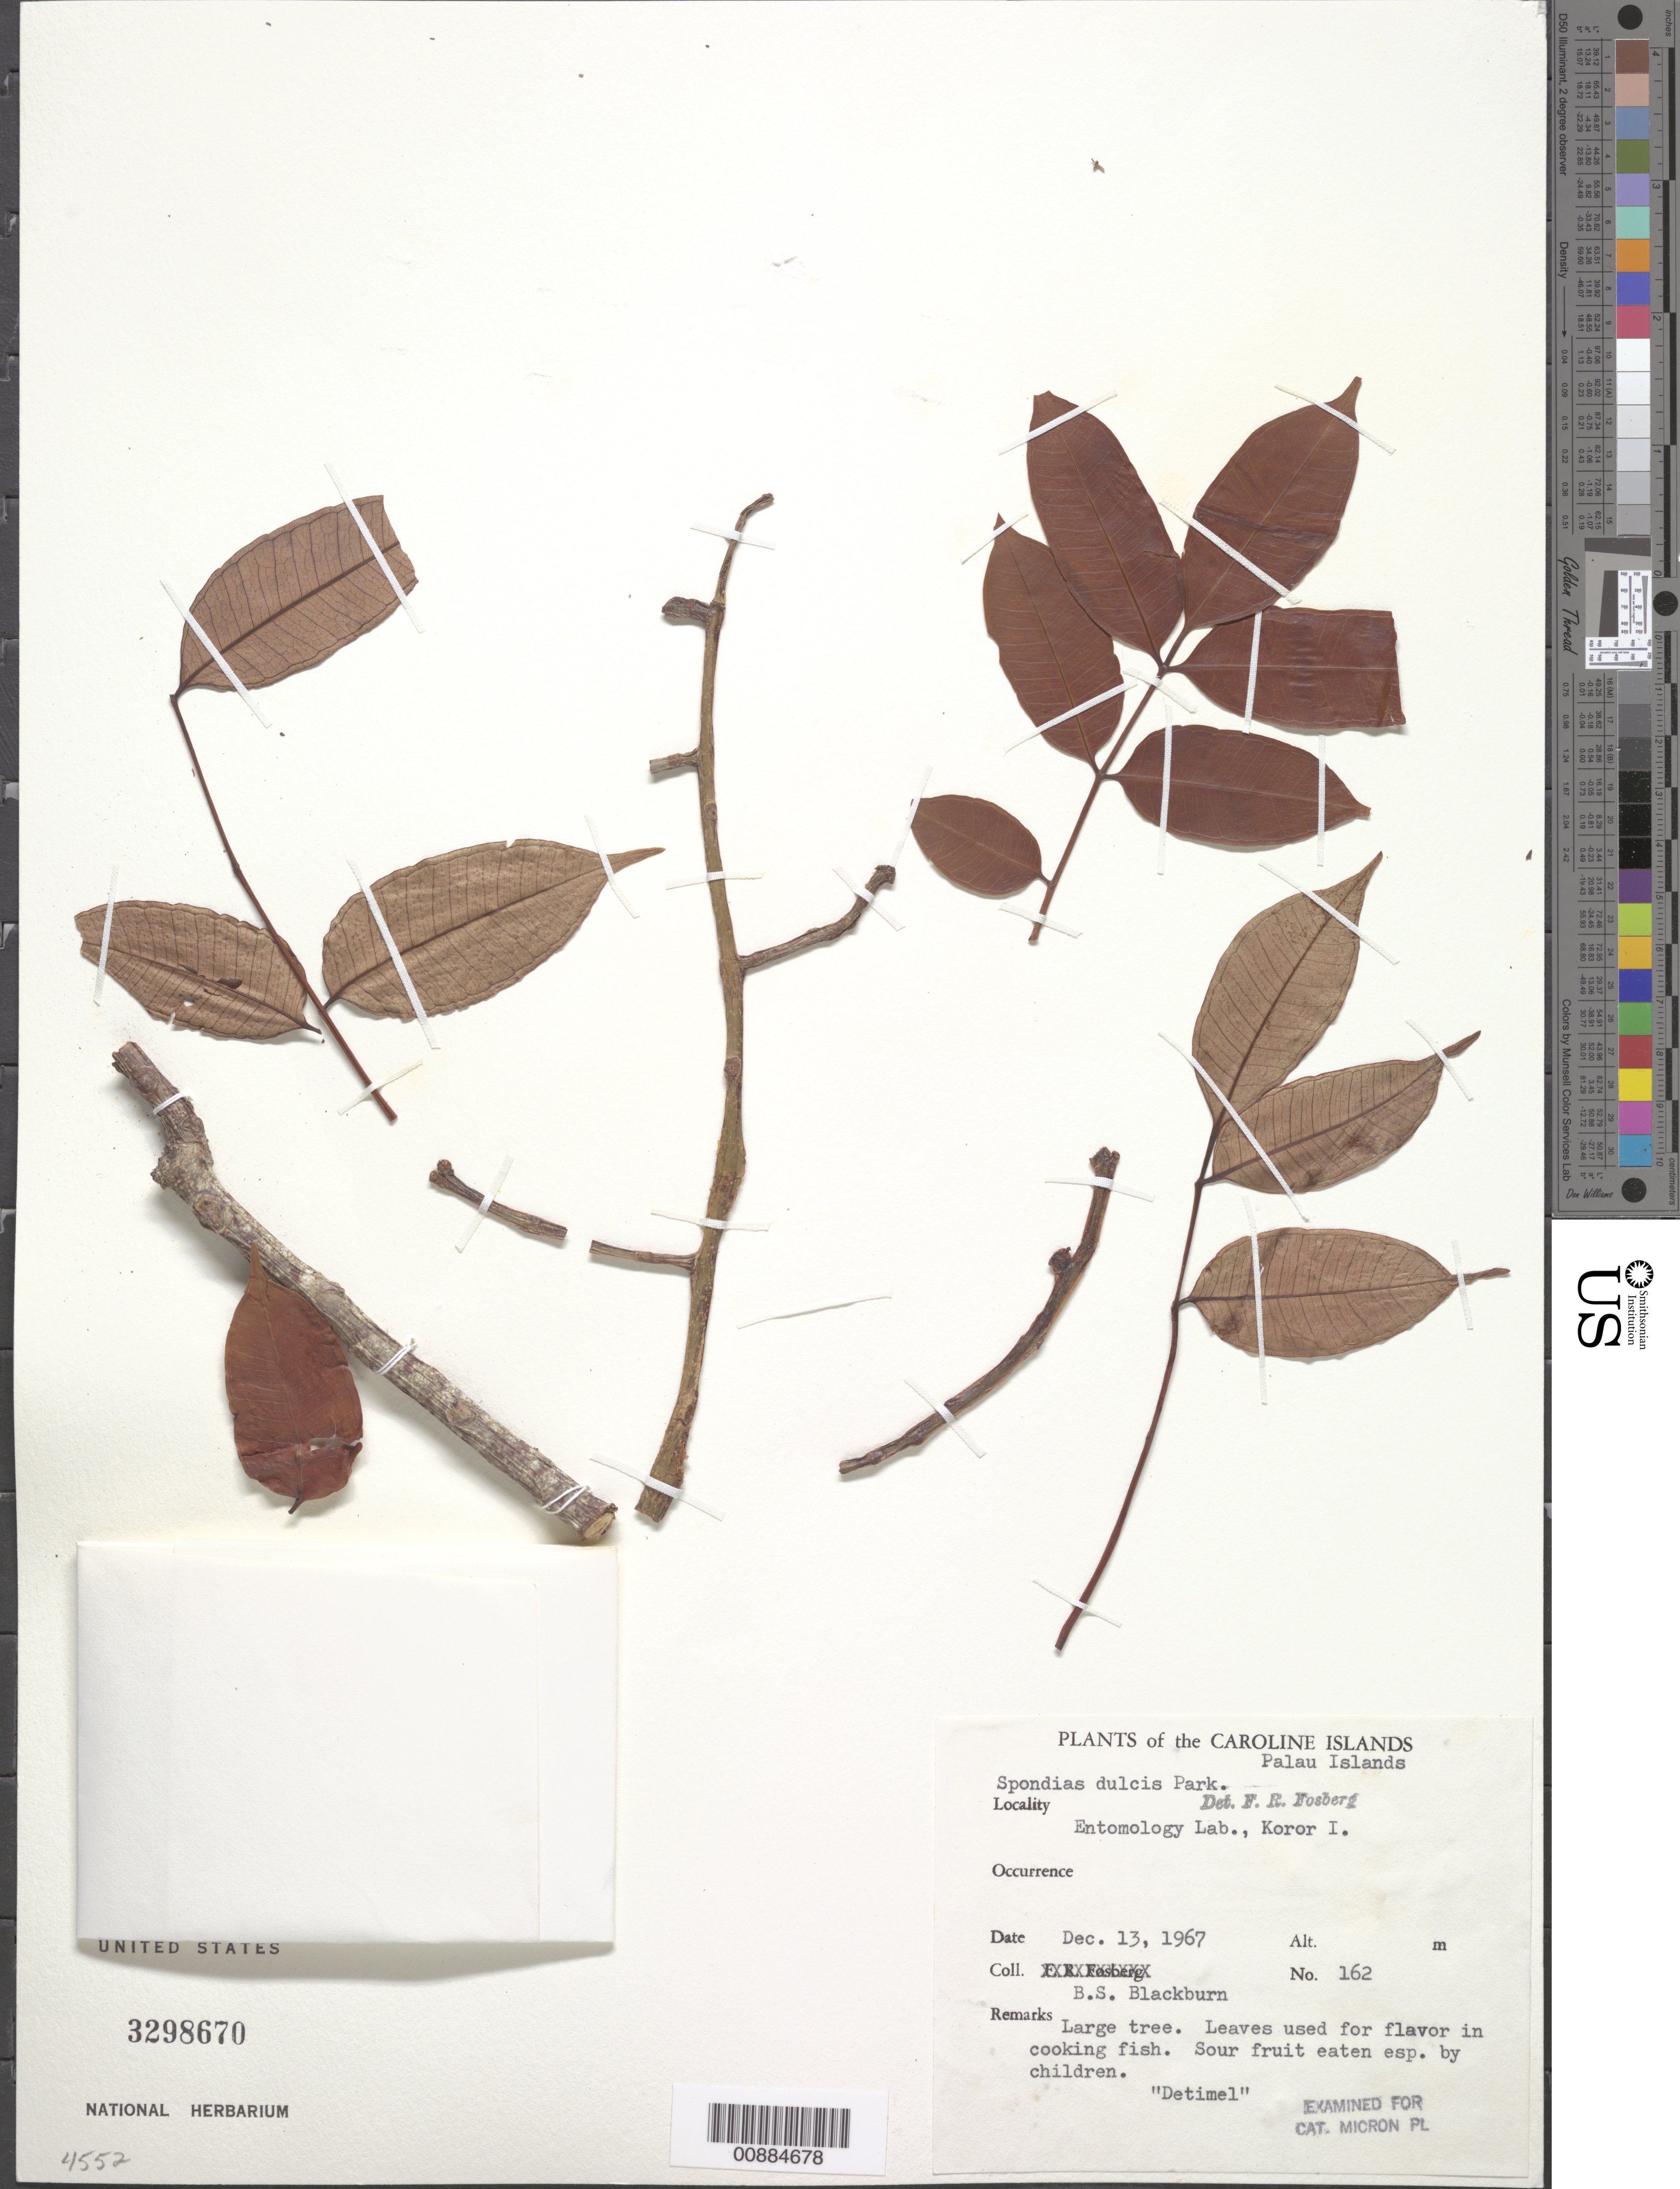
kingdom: Plantae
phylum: Tracheophyta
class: Magnoliopsida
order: Sapindales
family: Anacardiaceae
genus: Spondias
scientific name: Spondias dulcis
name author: Parkinson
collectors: B. S. Blackburn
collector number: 162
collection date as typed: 13 Dec 1967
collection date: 1967-12-13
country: Palau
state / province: Koror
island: Oreor (Koror)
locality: Caroline Islands, Palau Islands, Koror Island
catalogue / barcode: US 3298670